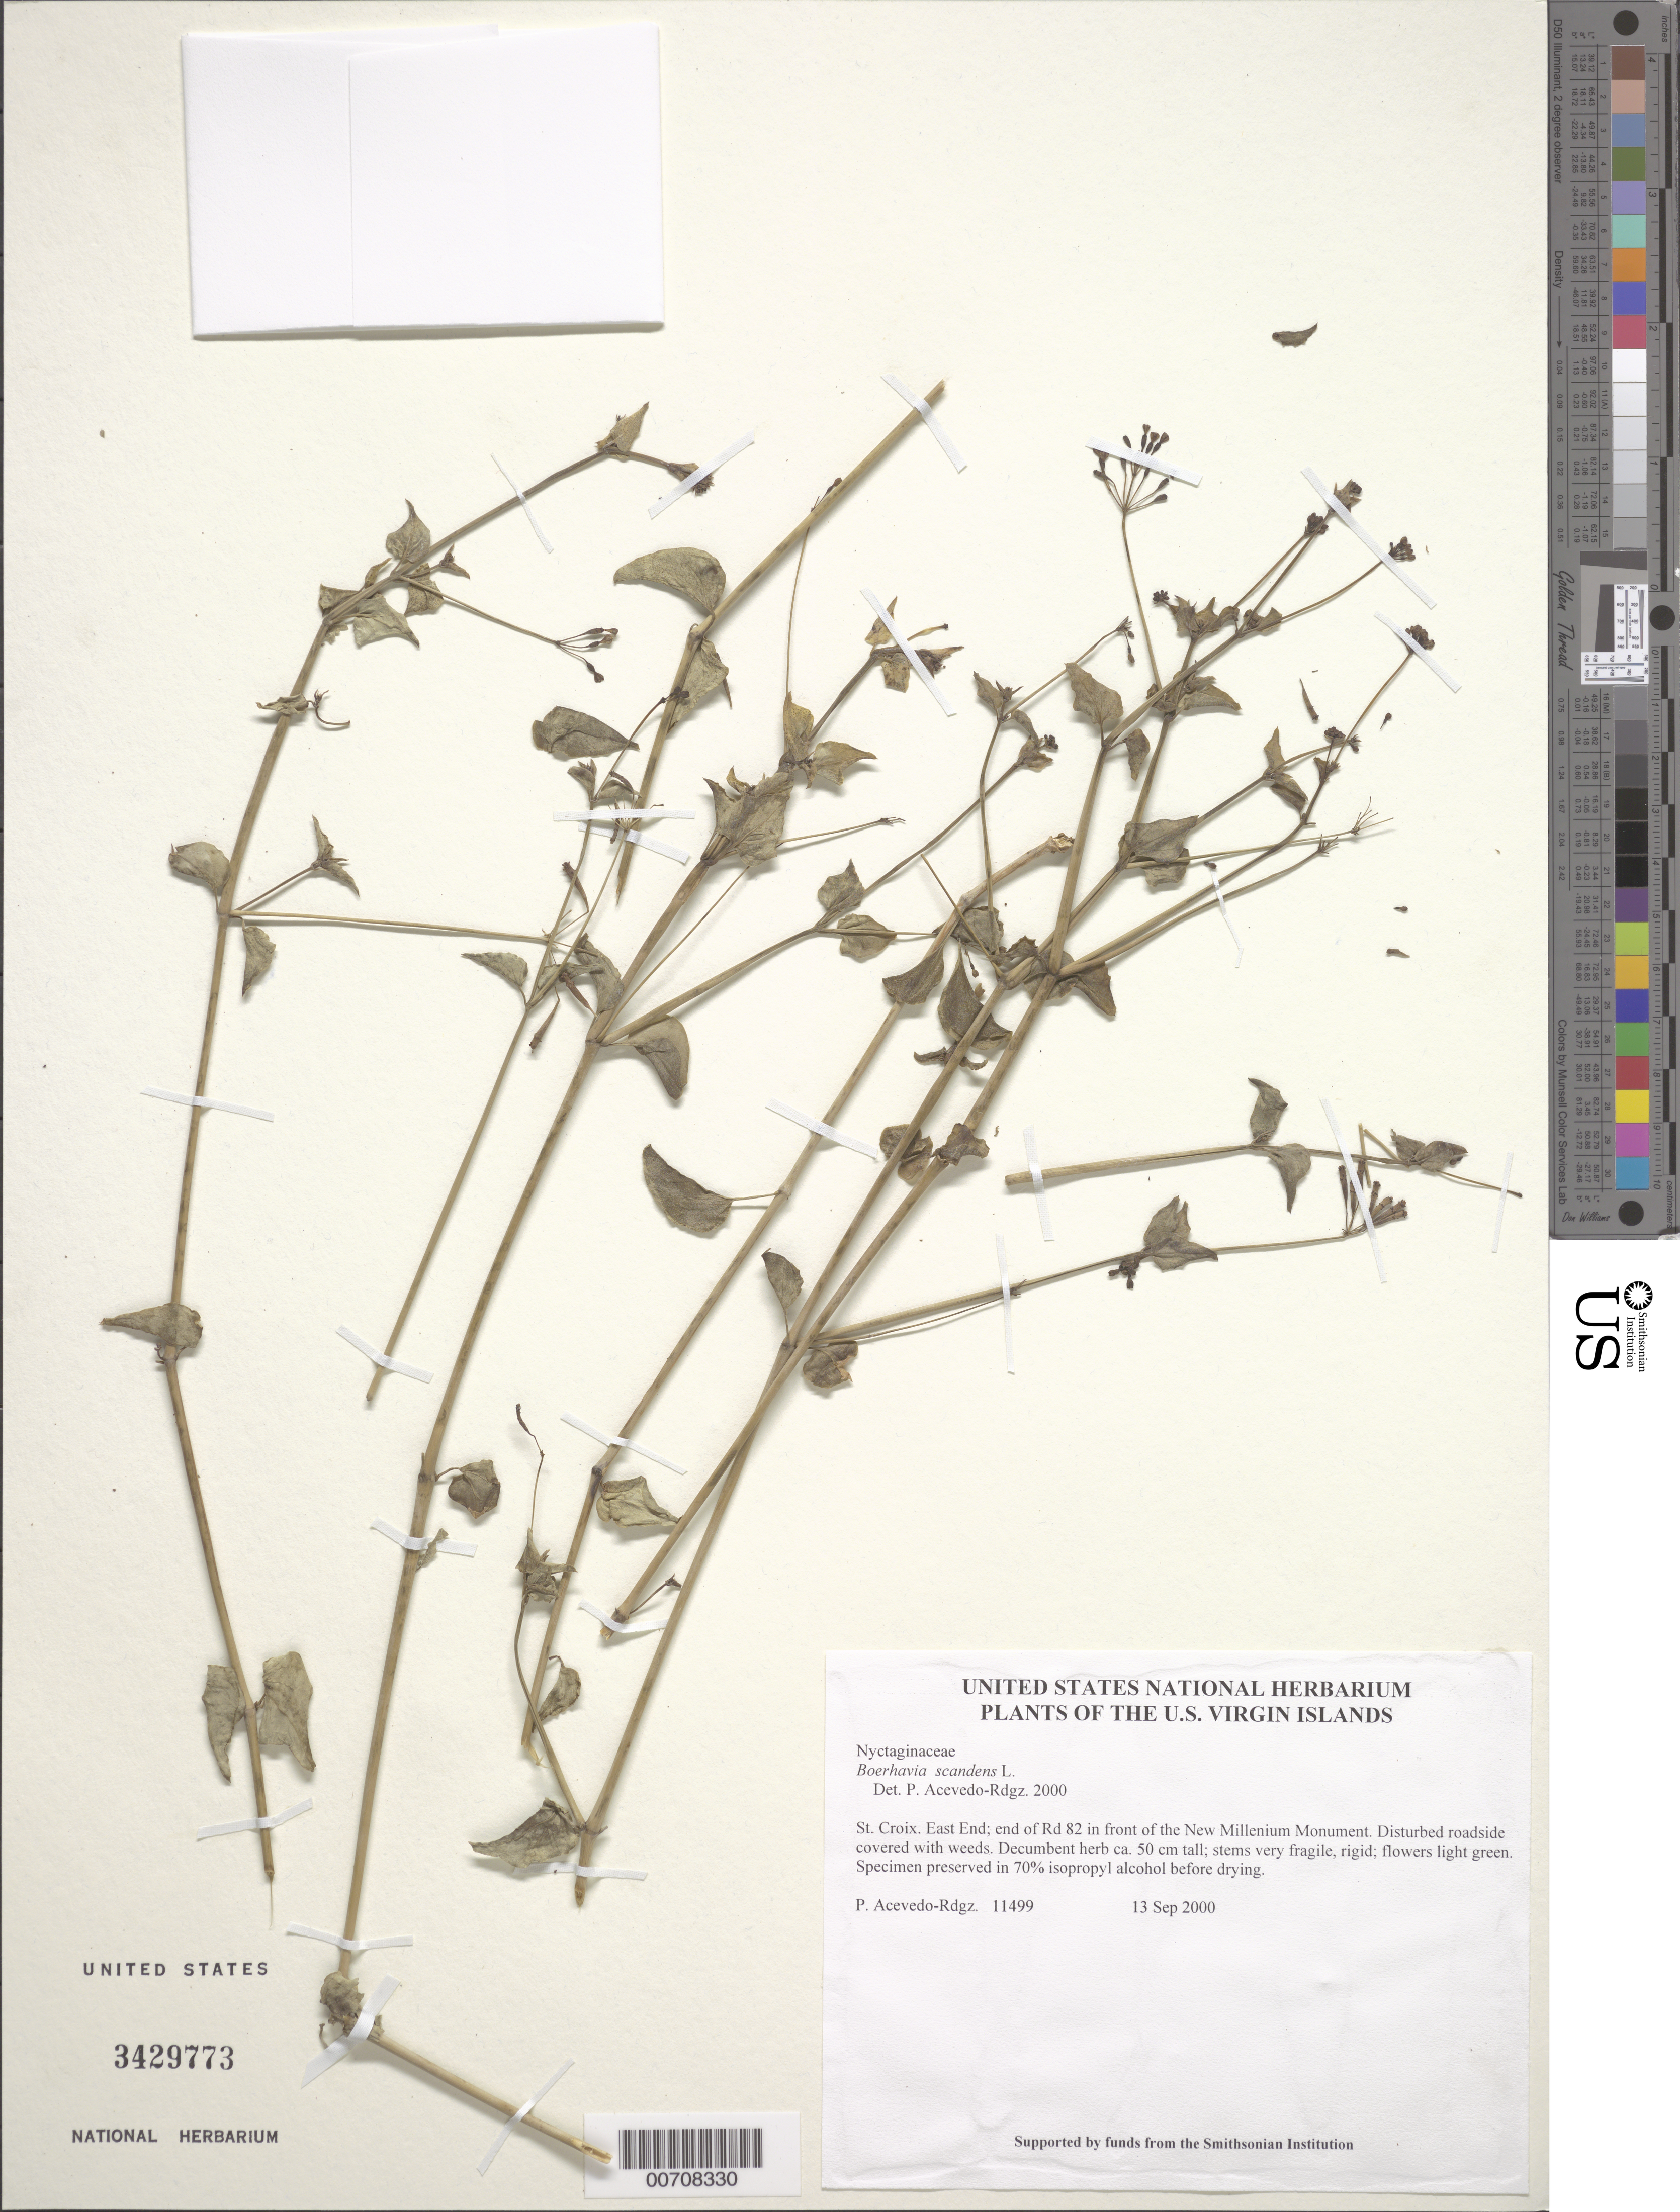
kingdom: Plantae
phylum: Tracheophyta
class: Magnoliopsida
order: Caryophyllales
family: Nyctaginaceae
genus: Boerhavia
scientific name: Boerhavia scandens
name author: L.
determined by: Acevedo-Rodríguez, P., (BOT), Smithsonian Institution - National Museum of Natural History (UNITED STATES)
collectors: P. Acevedo-Rodr.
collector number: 11499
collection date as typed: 13 Sep 2000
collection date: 2000-09-13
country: U.S. Virgin Islands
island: St. Croix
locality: East End; end of Rd 82 in front of the New Millenium Monument.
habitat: Disturbed roadside covered with weeds.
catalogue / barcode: US 3429773